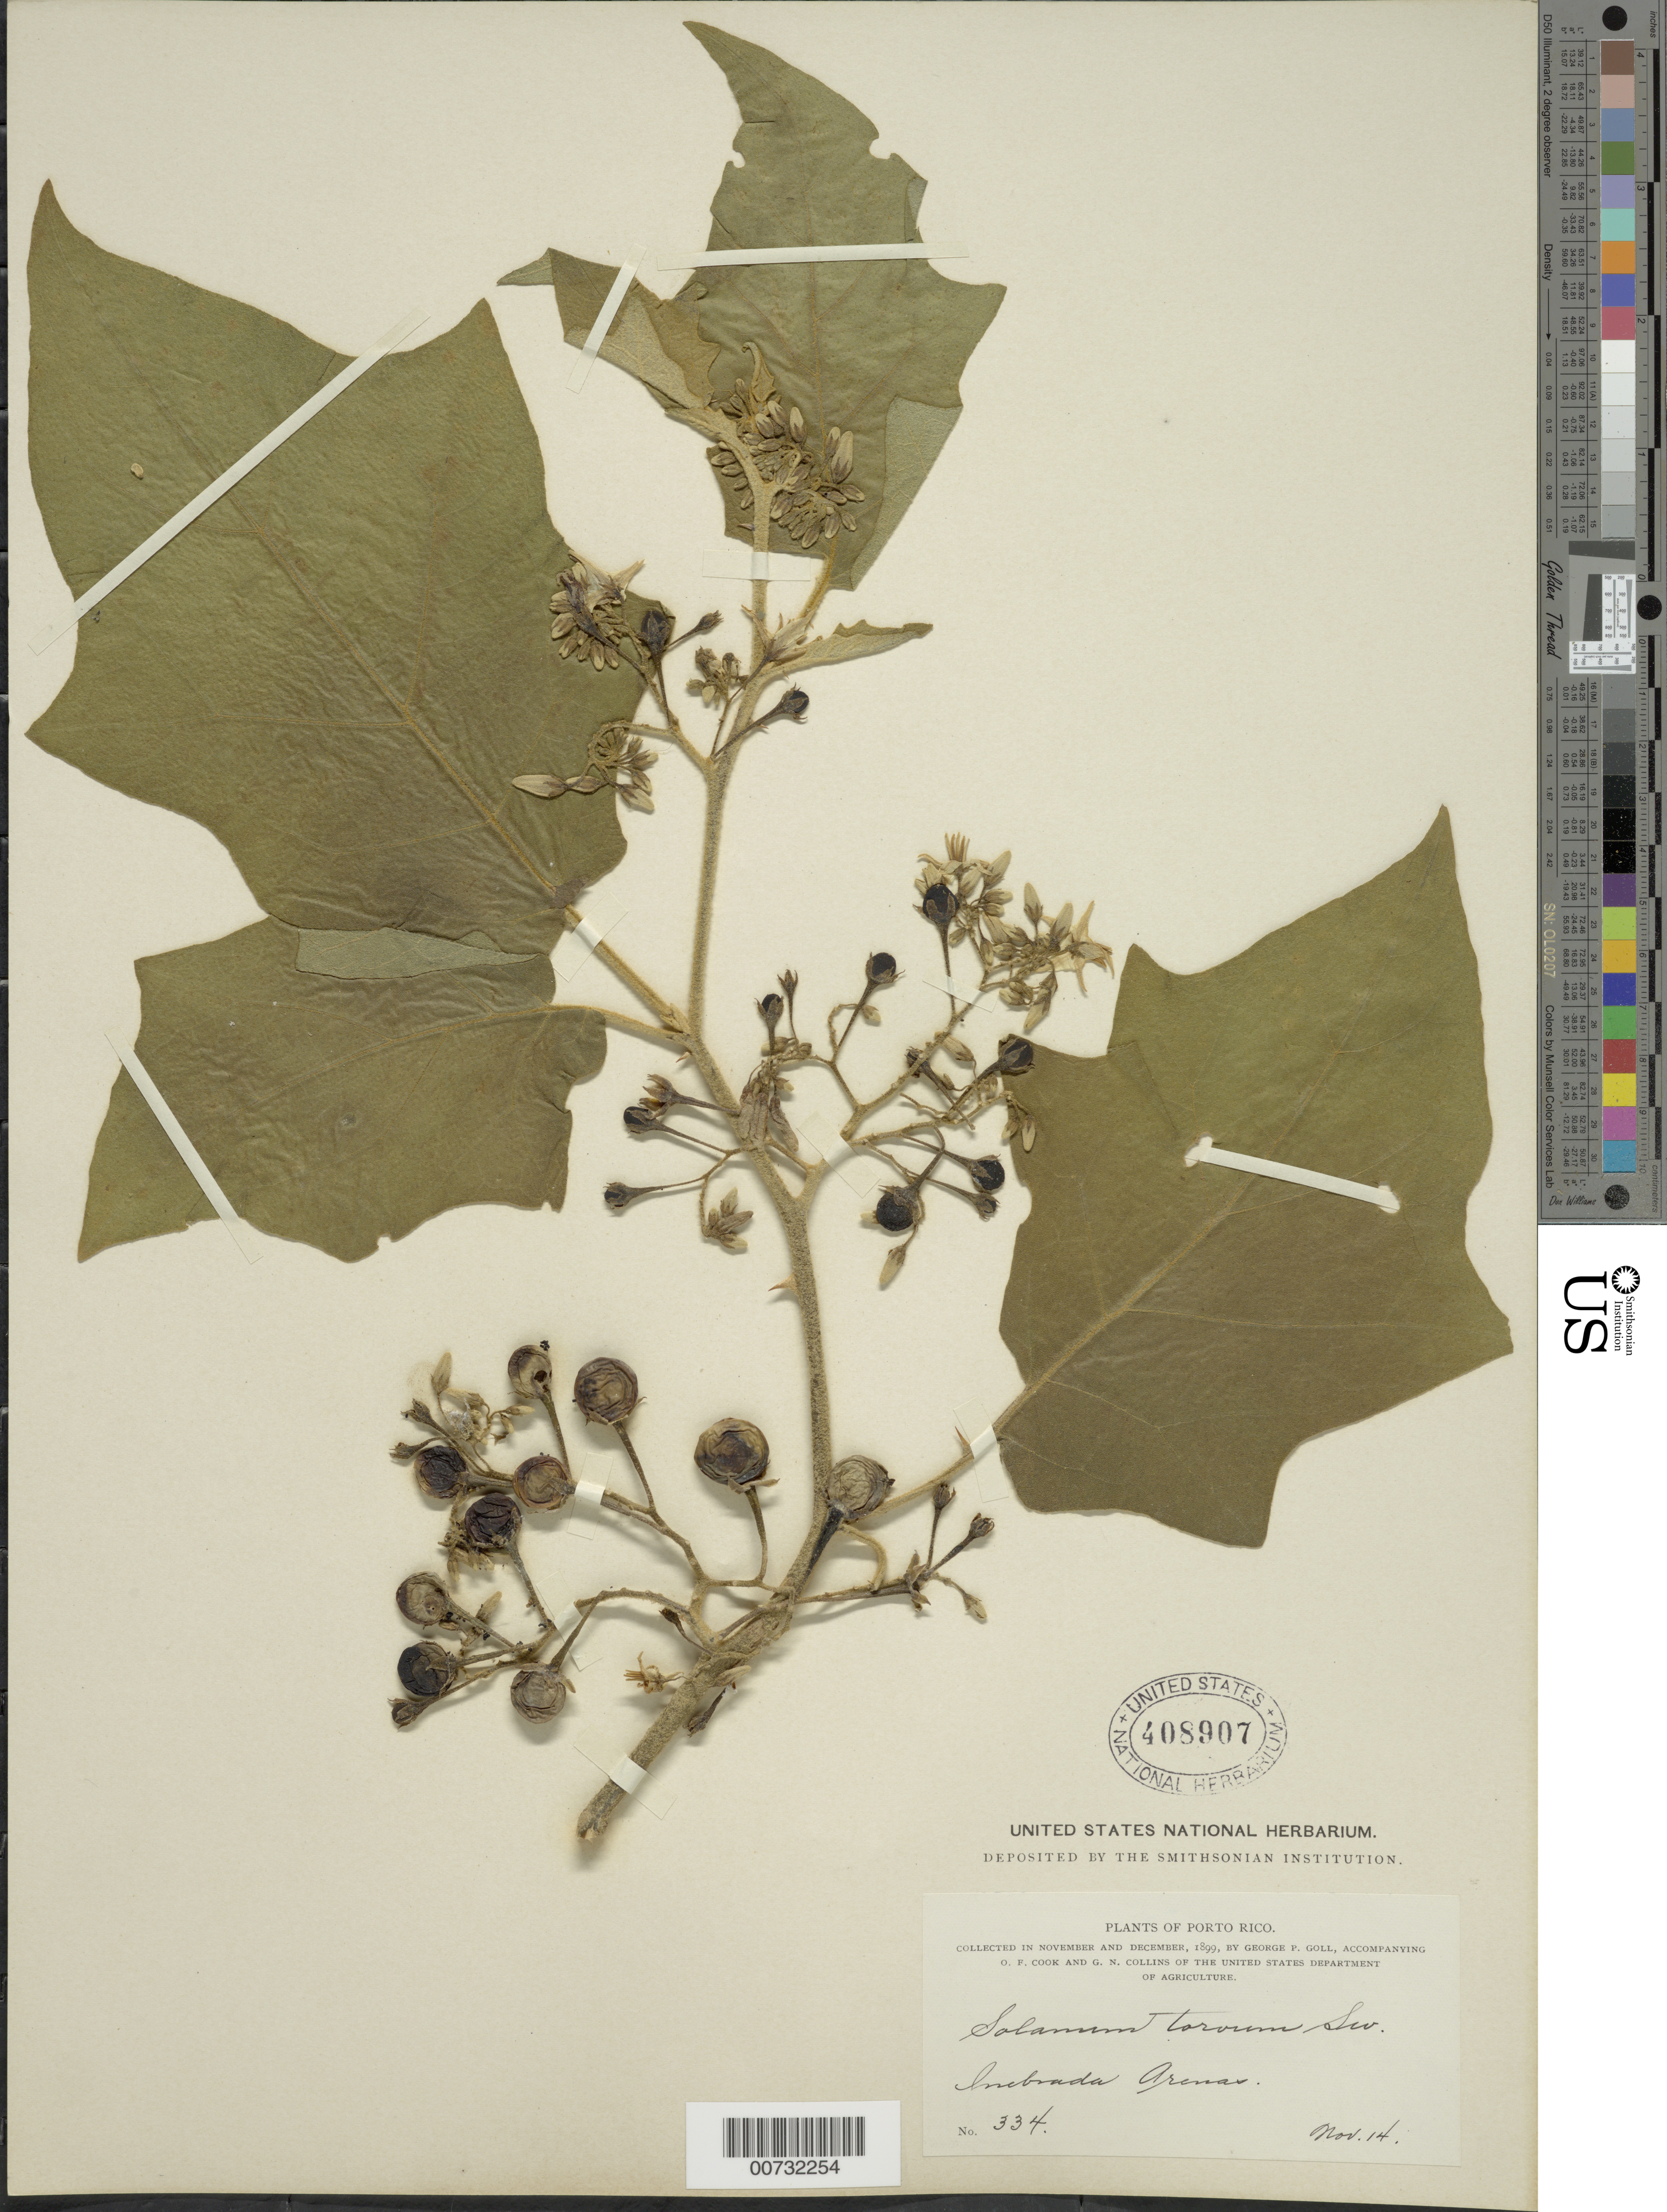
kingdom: Plantae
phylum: Tracheophyta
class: Magnoliopsida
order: Solanales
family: Solanaceae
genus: Solanum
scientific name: Solanum torvum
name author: Sw.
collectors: G. Goll, O. F. Cook & G. N. Collins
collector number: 334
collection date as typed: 14 Nov 1899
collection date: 1899-11-14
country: Puerto Rico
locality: Quebrada Arenas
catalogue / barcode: US 408907